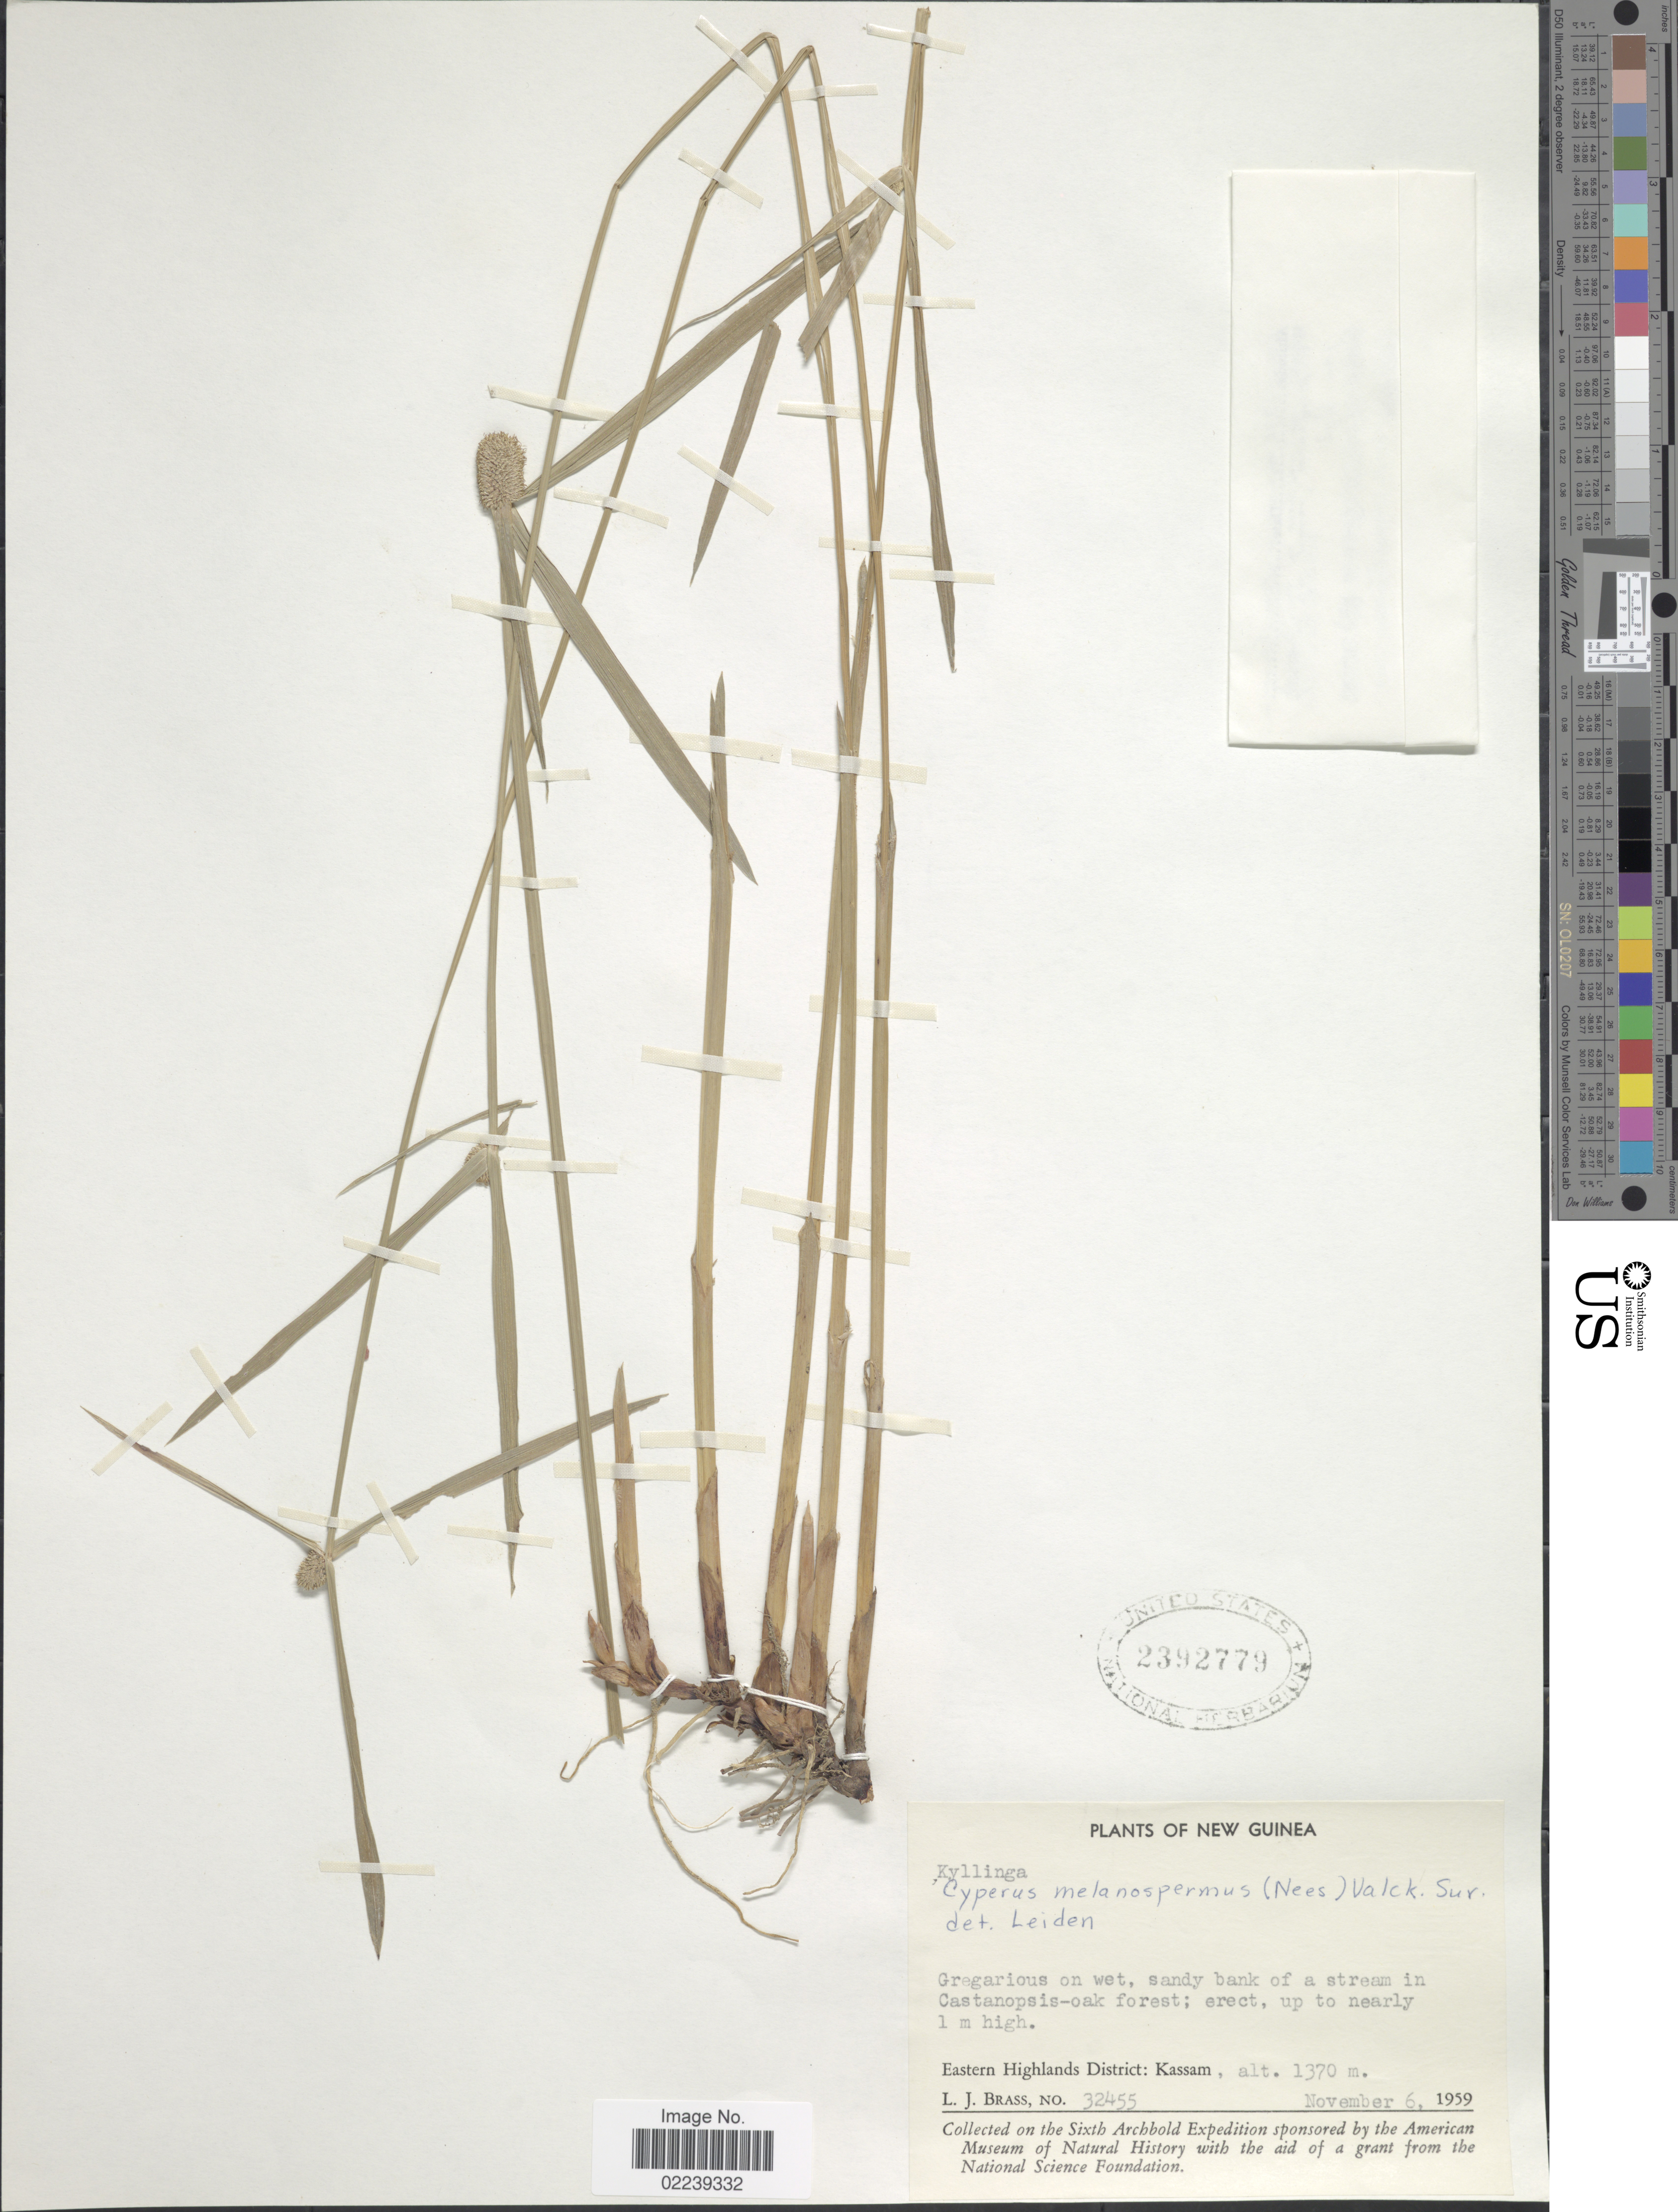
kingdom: Plantae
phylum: Tracheophyta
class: Liliopsida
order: Poales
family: Cyperaceae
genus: Cyperus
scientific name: Cyperus melanospermus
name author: (Nees) Valck. Sur.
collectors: L. J. Brass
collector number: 32455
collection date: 1959-11-06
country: Papua New Guinea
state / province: Eastern Highlands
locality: New Guinea, Gregarious on wet, sandy bank of a stream in Castanopsis-oak forest; Eastern Highlands District: Kassam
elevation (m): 1370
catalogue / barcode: US 2392779